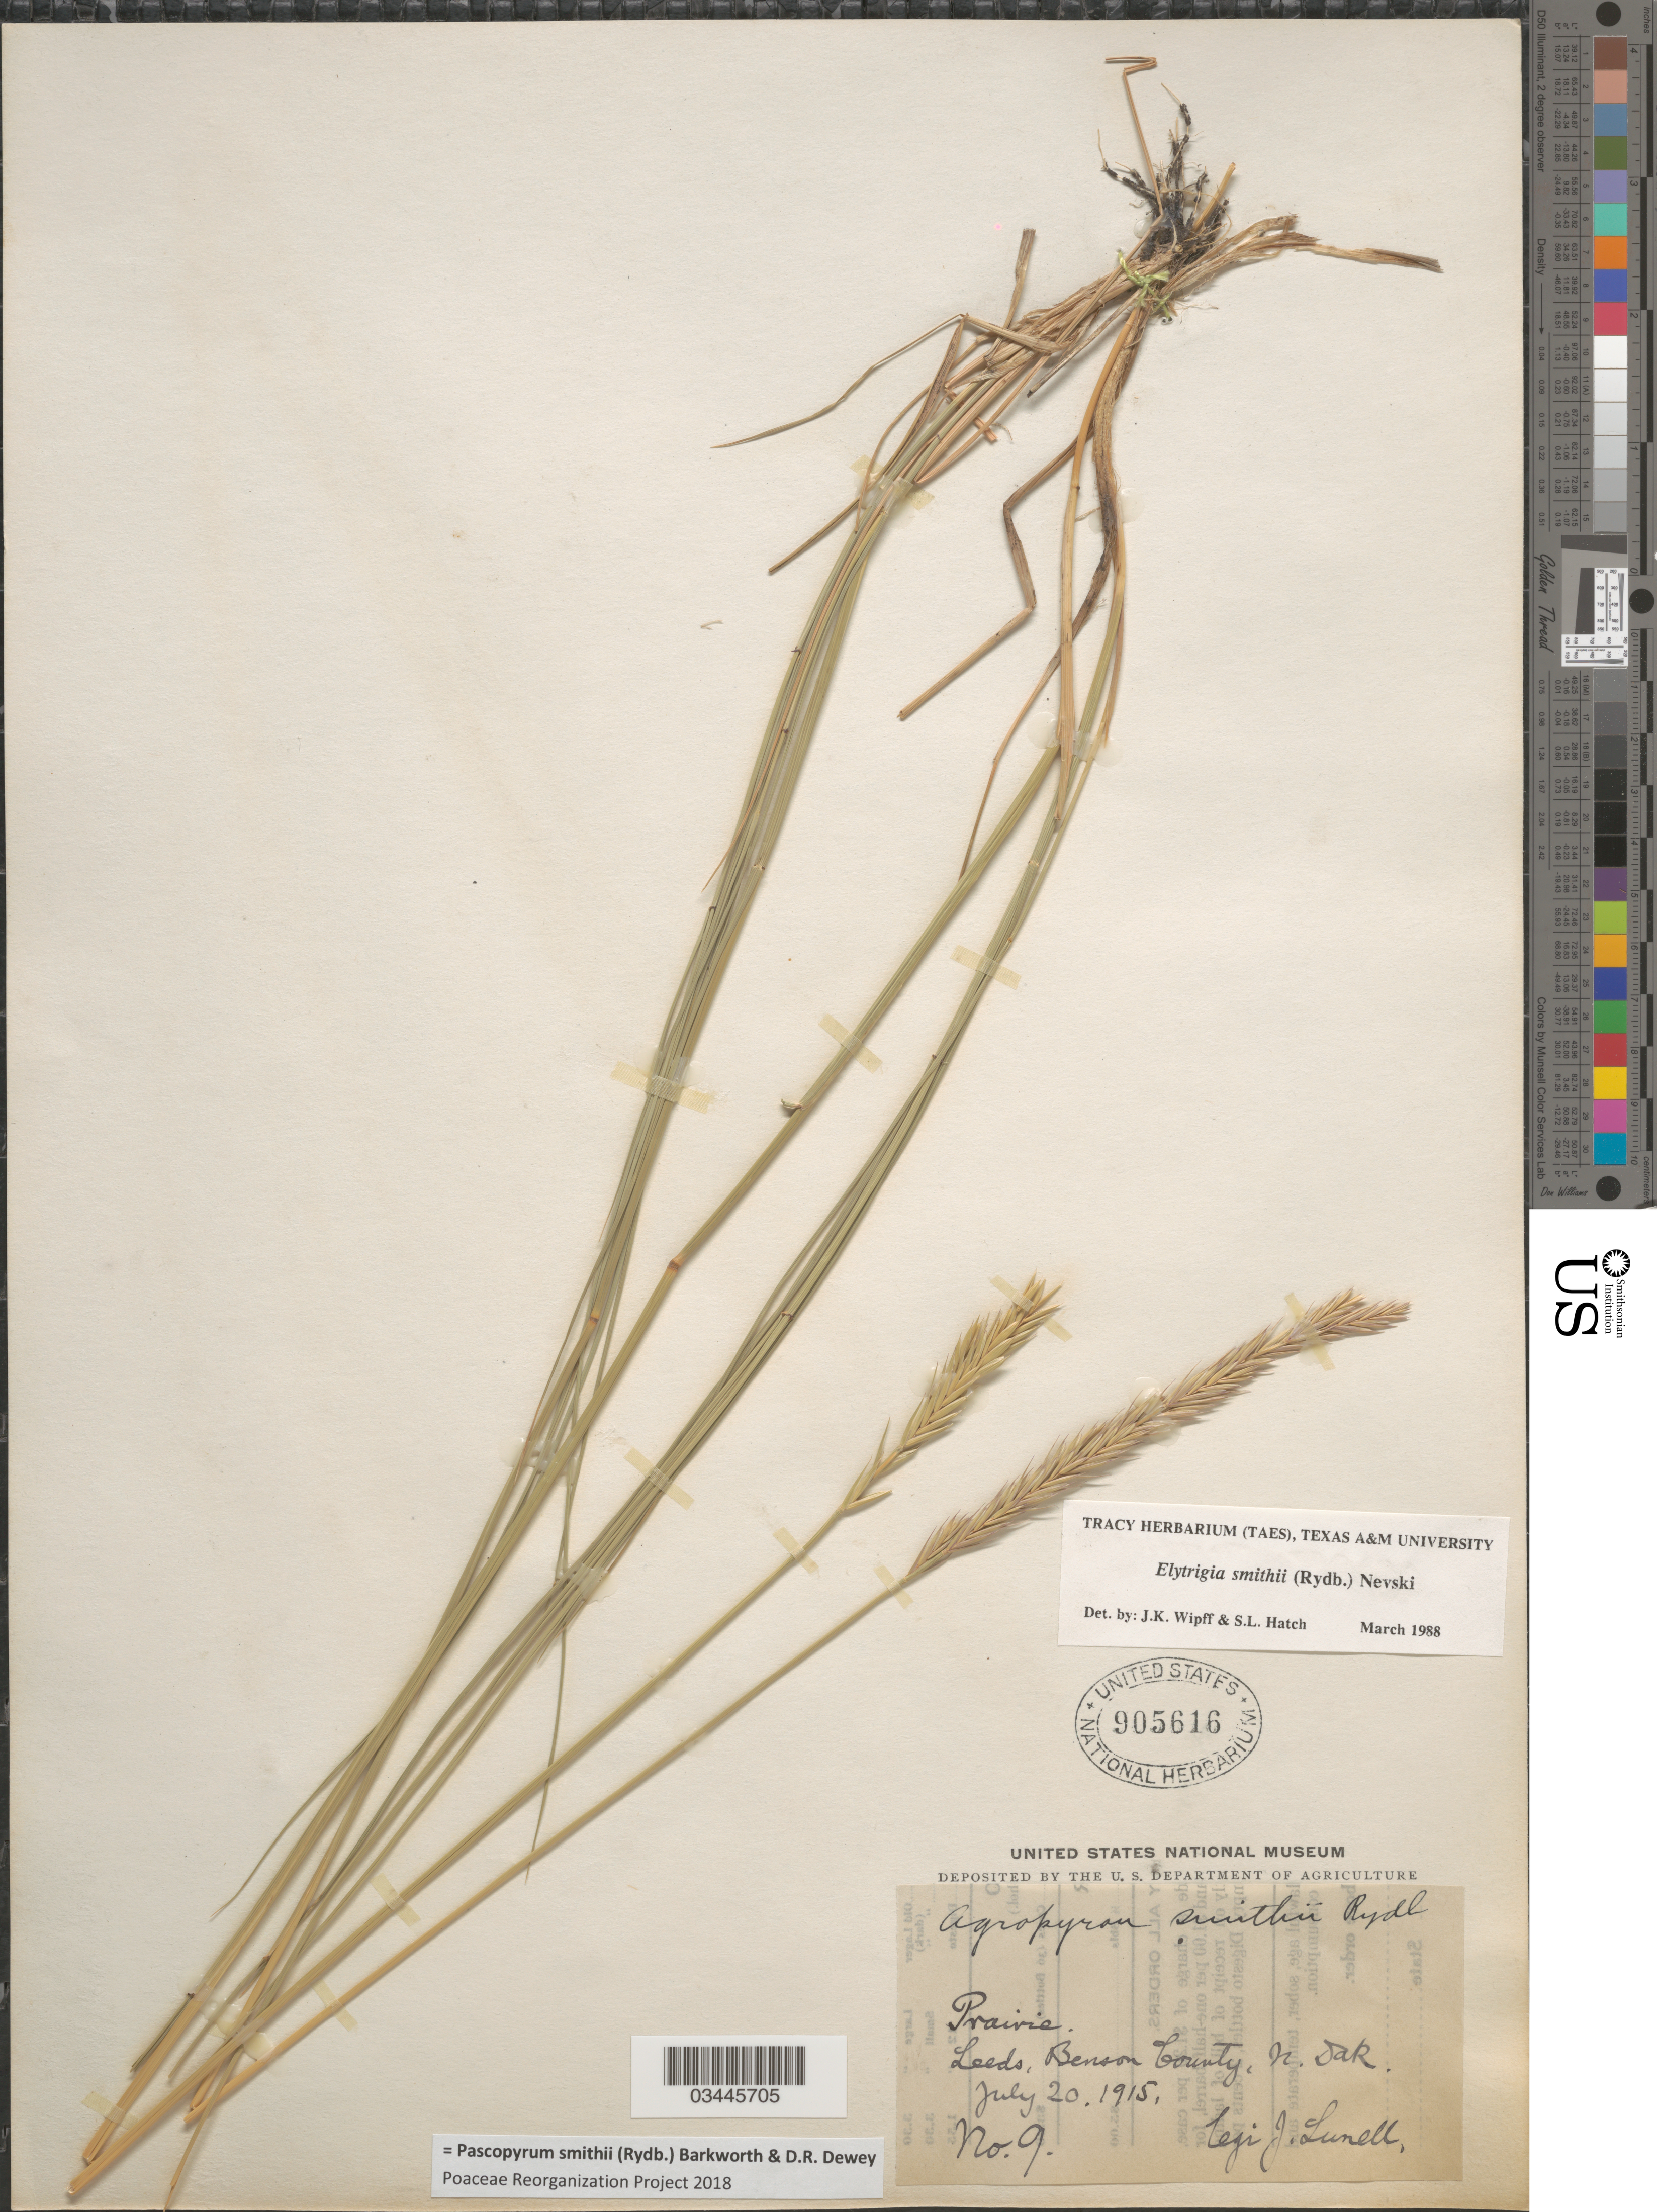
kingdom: Plantae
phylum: Tracheophyta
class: Liliopsida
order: Poales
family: Poaceae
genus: Pascopyrum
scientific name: Pascopyrum smithii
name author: (Rydb.) Barkworth & Dewey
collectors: J. Lunell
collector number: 9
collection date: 1915-07-20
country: United States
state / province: North Dakota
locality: Leeds, Benson County.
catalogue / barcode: US 905616